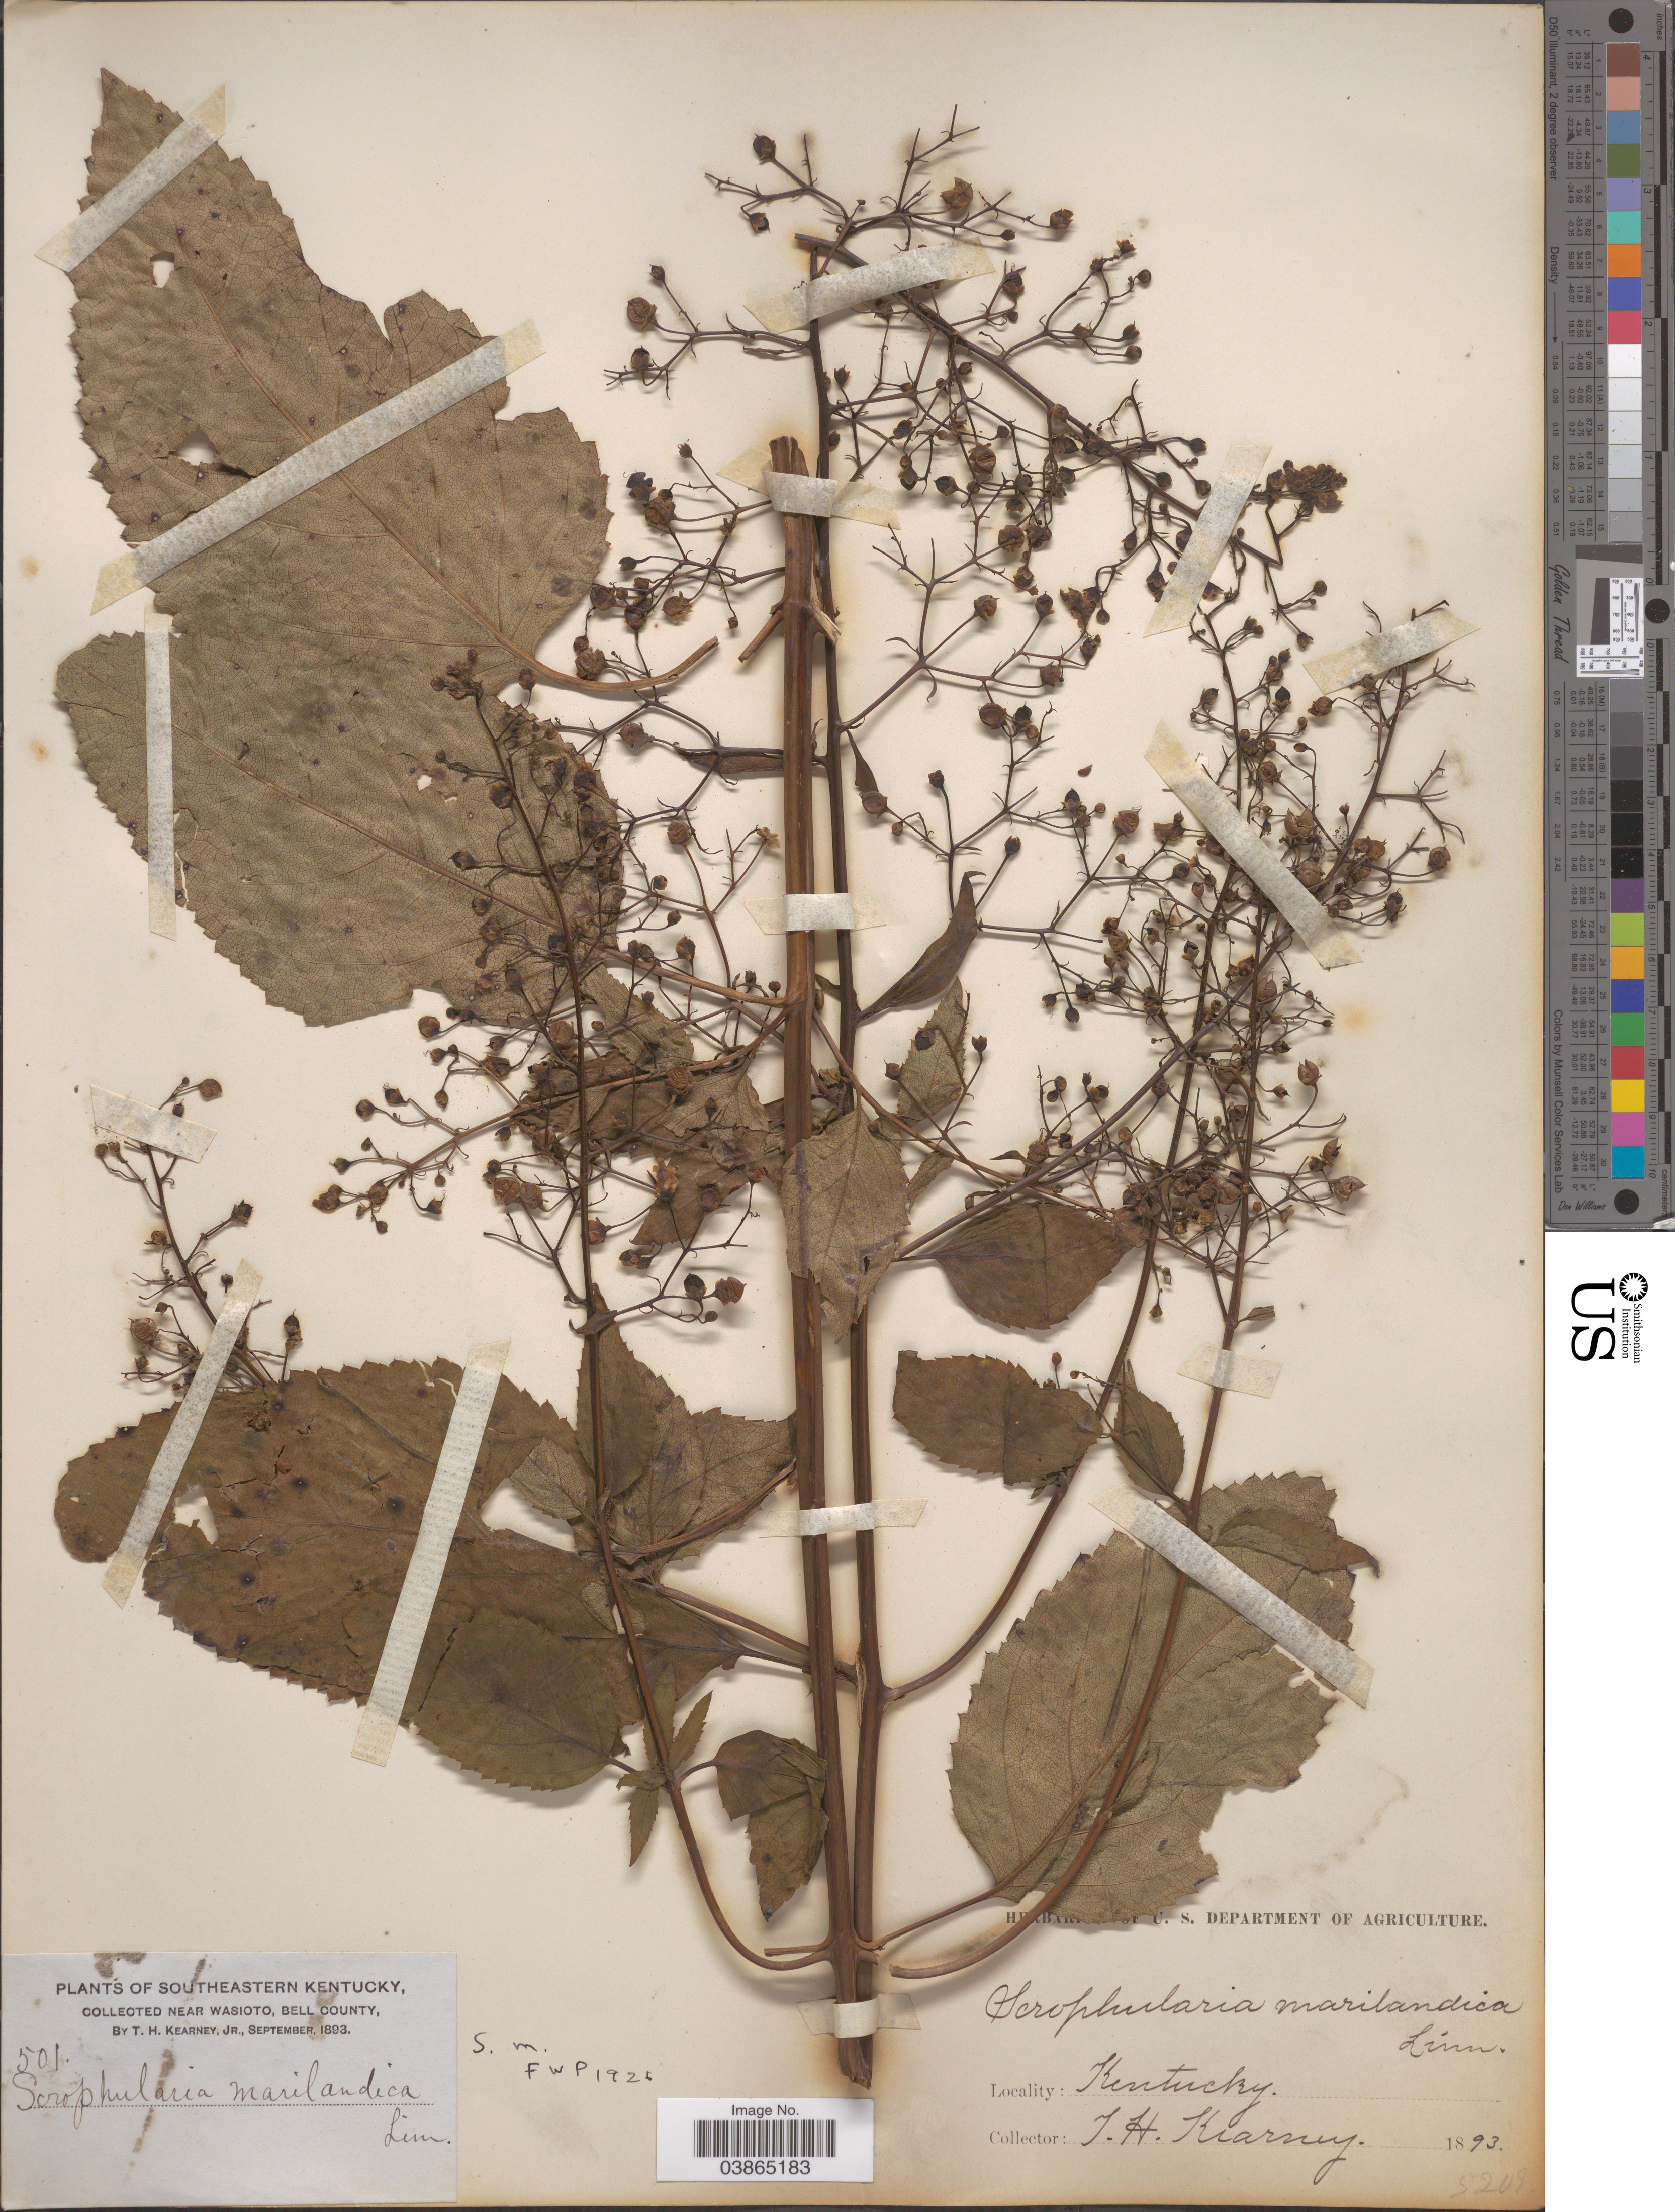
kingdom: Plantae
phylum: Tracheophyta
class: Magnoliopsida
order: Lamiales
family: Scrophulariaceae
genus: Scrophularia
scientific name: Scrophularia marylandica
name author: Georgi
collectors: T. H. Kearney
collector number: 501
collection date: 1893-09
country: United States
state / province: Kentucky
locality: Southeastern Kentucky, Near Wasioto, Bell County.